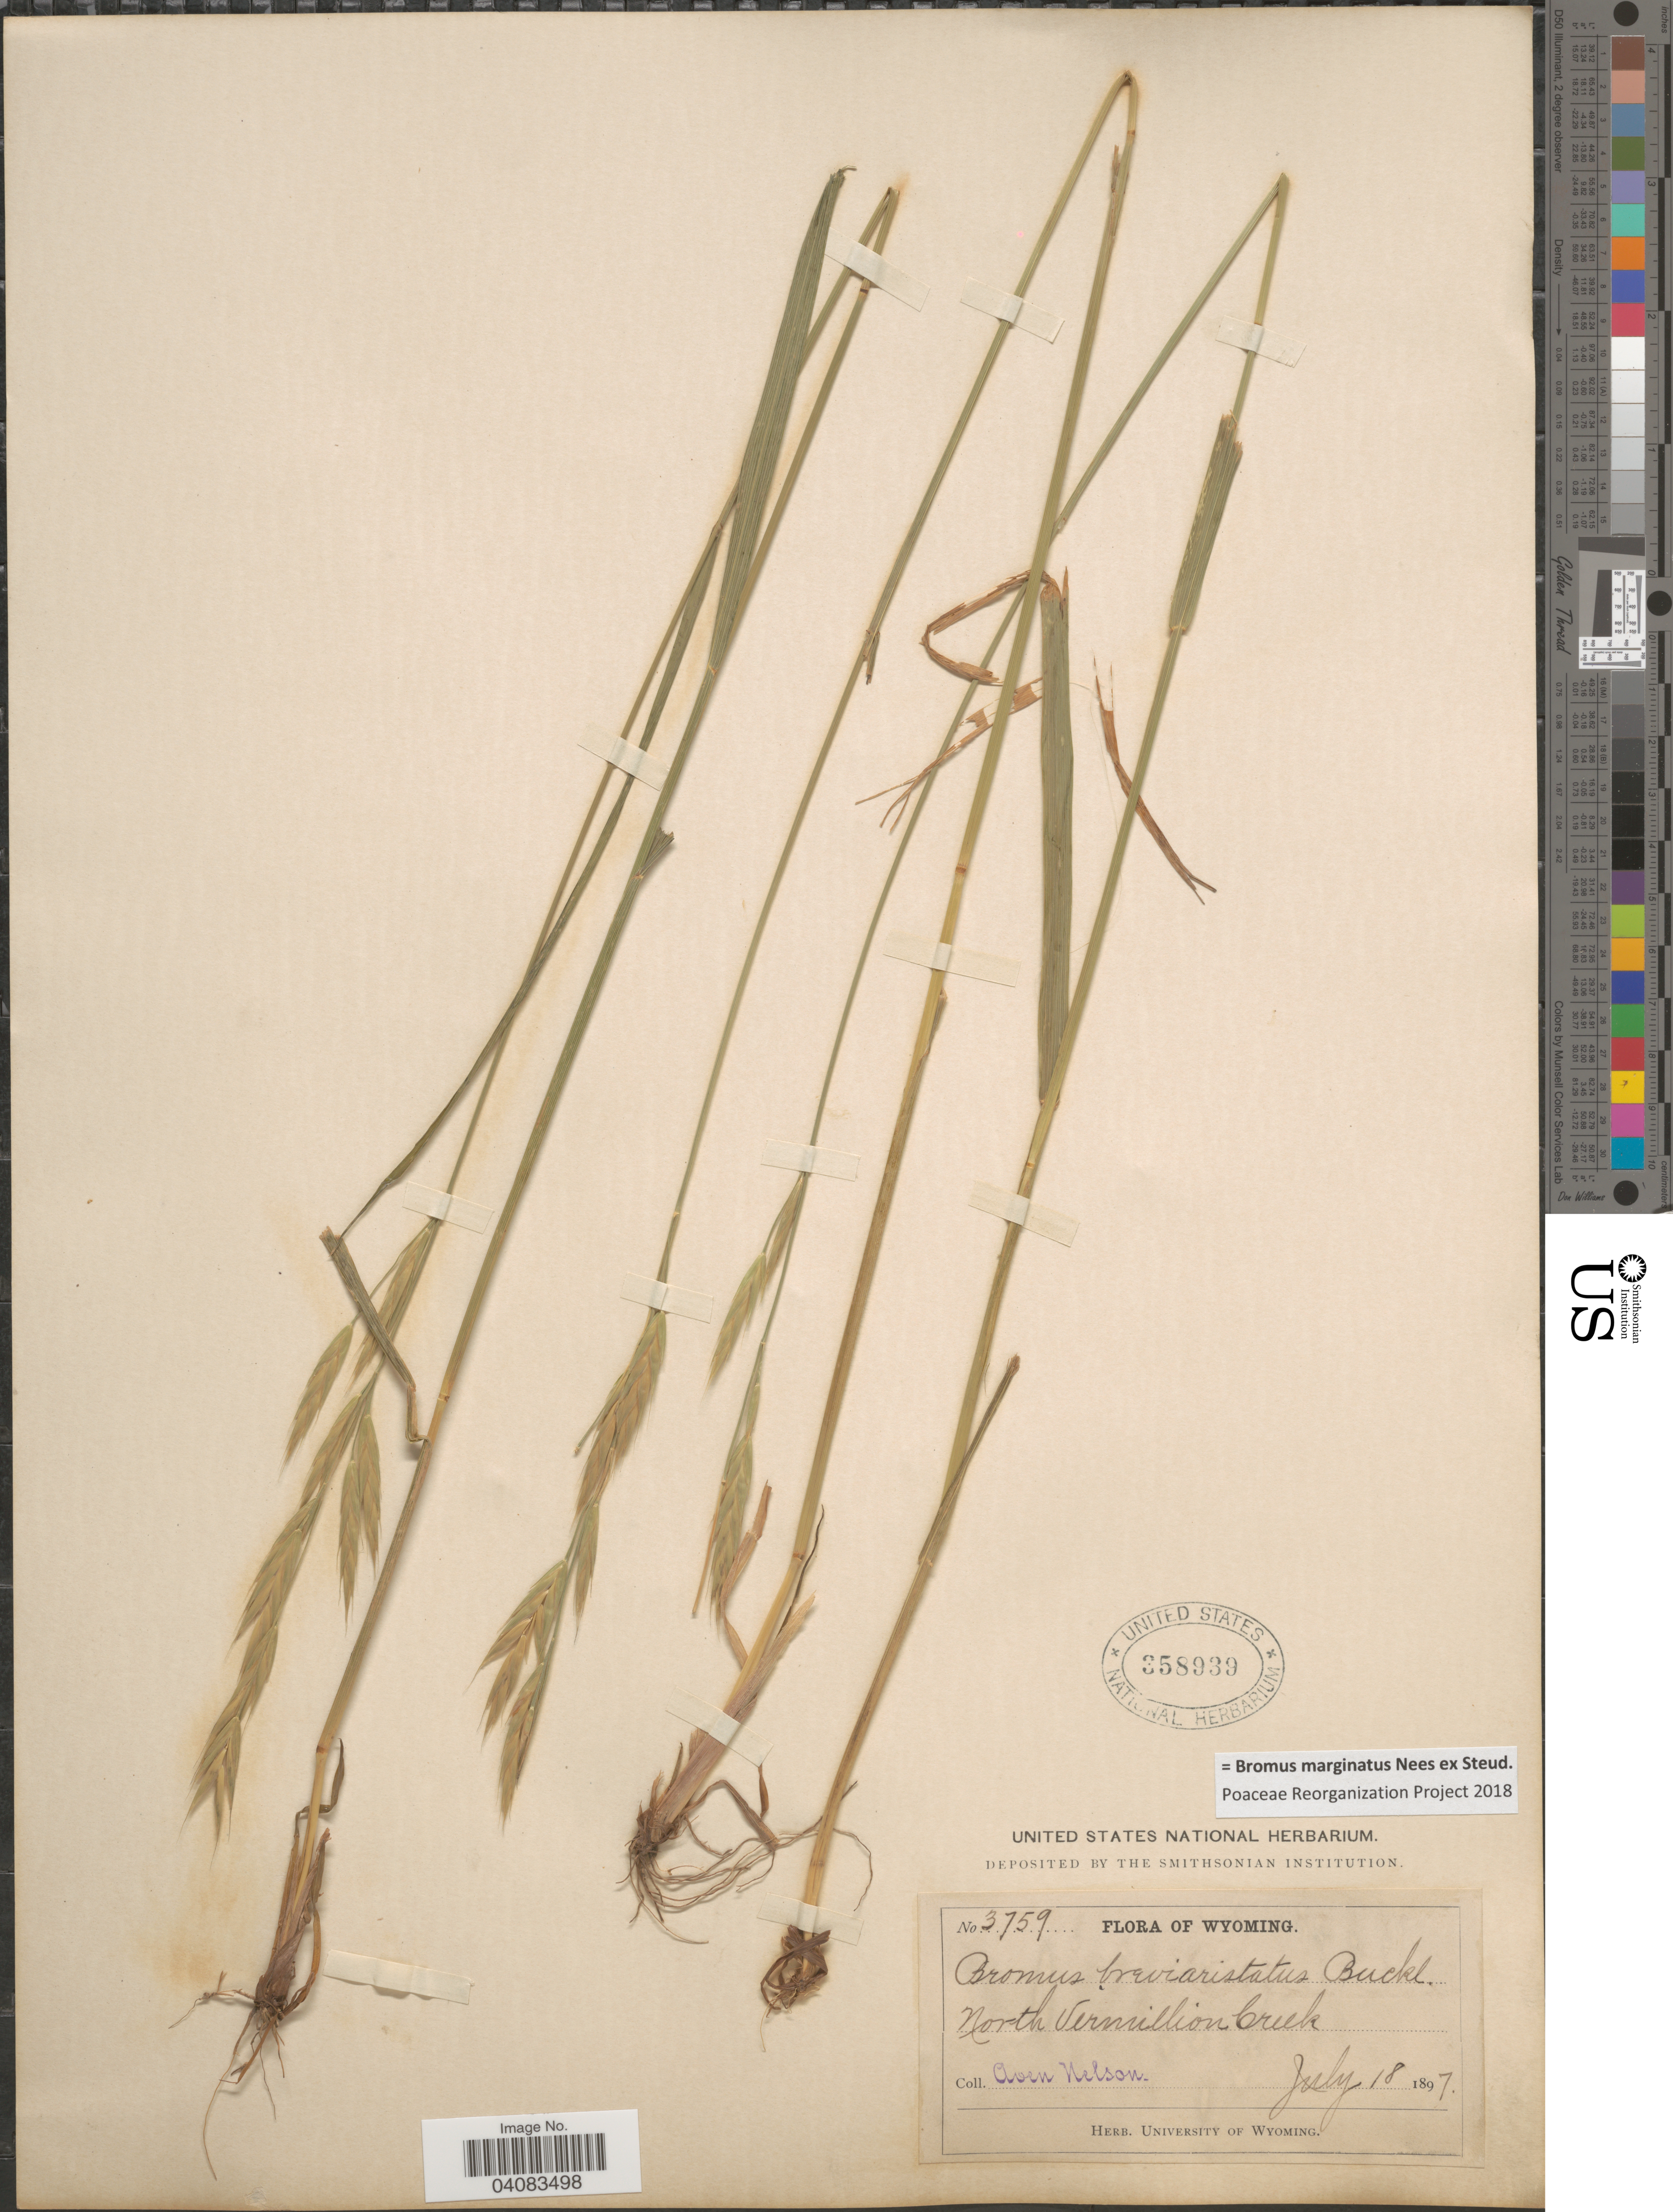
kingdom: Plantae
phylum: Tracheophyta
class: Liliopsida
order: Poales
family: Poaceae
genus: Bromus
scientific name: Bromus marginatus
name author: Nees ex Steud.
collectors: A. Nelson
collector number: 3759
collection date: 1897-07-18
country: United States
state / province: Wyoming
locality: North Vermillion Creek.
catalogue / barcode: US 358939